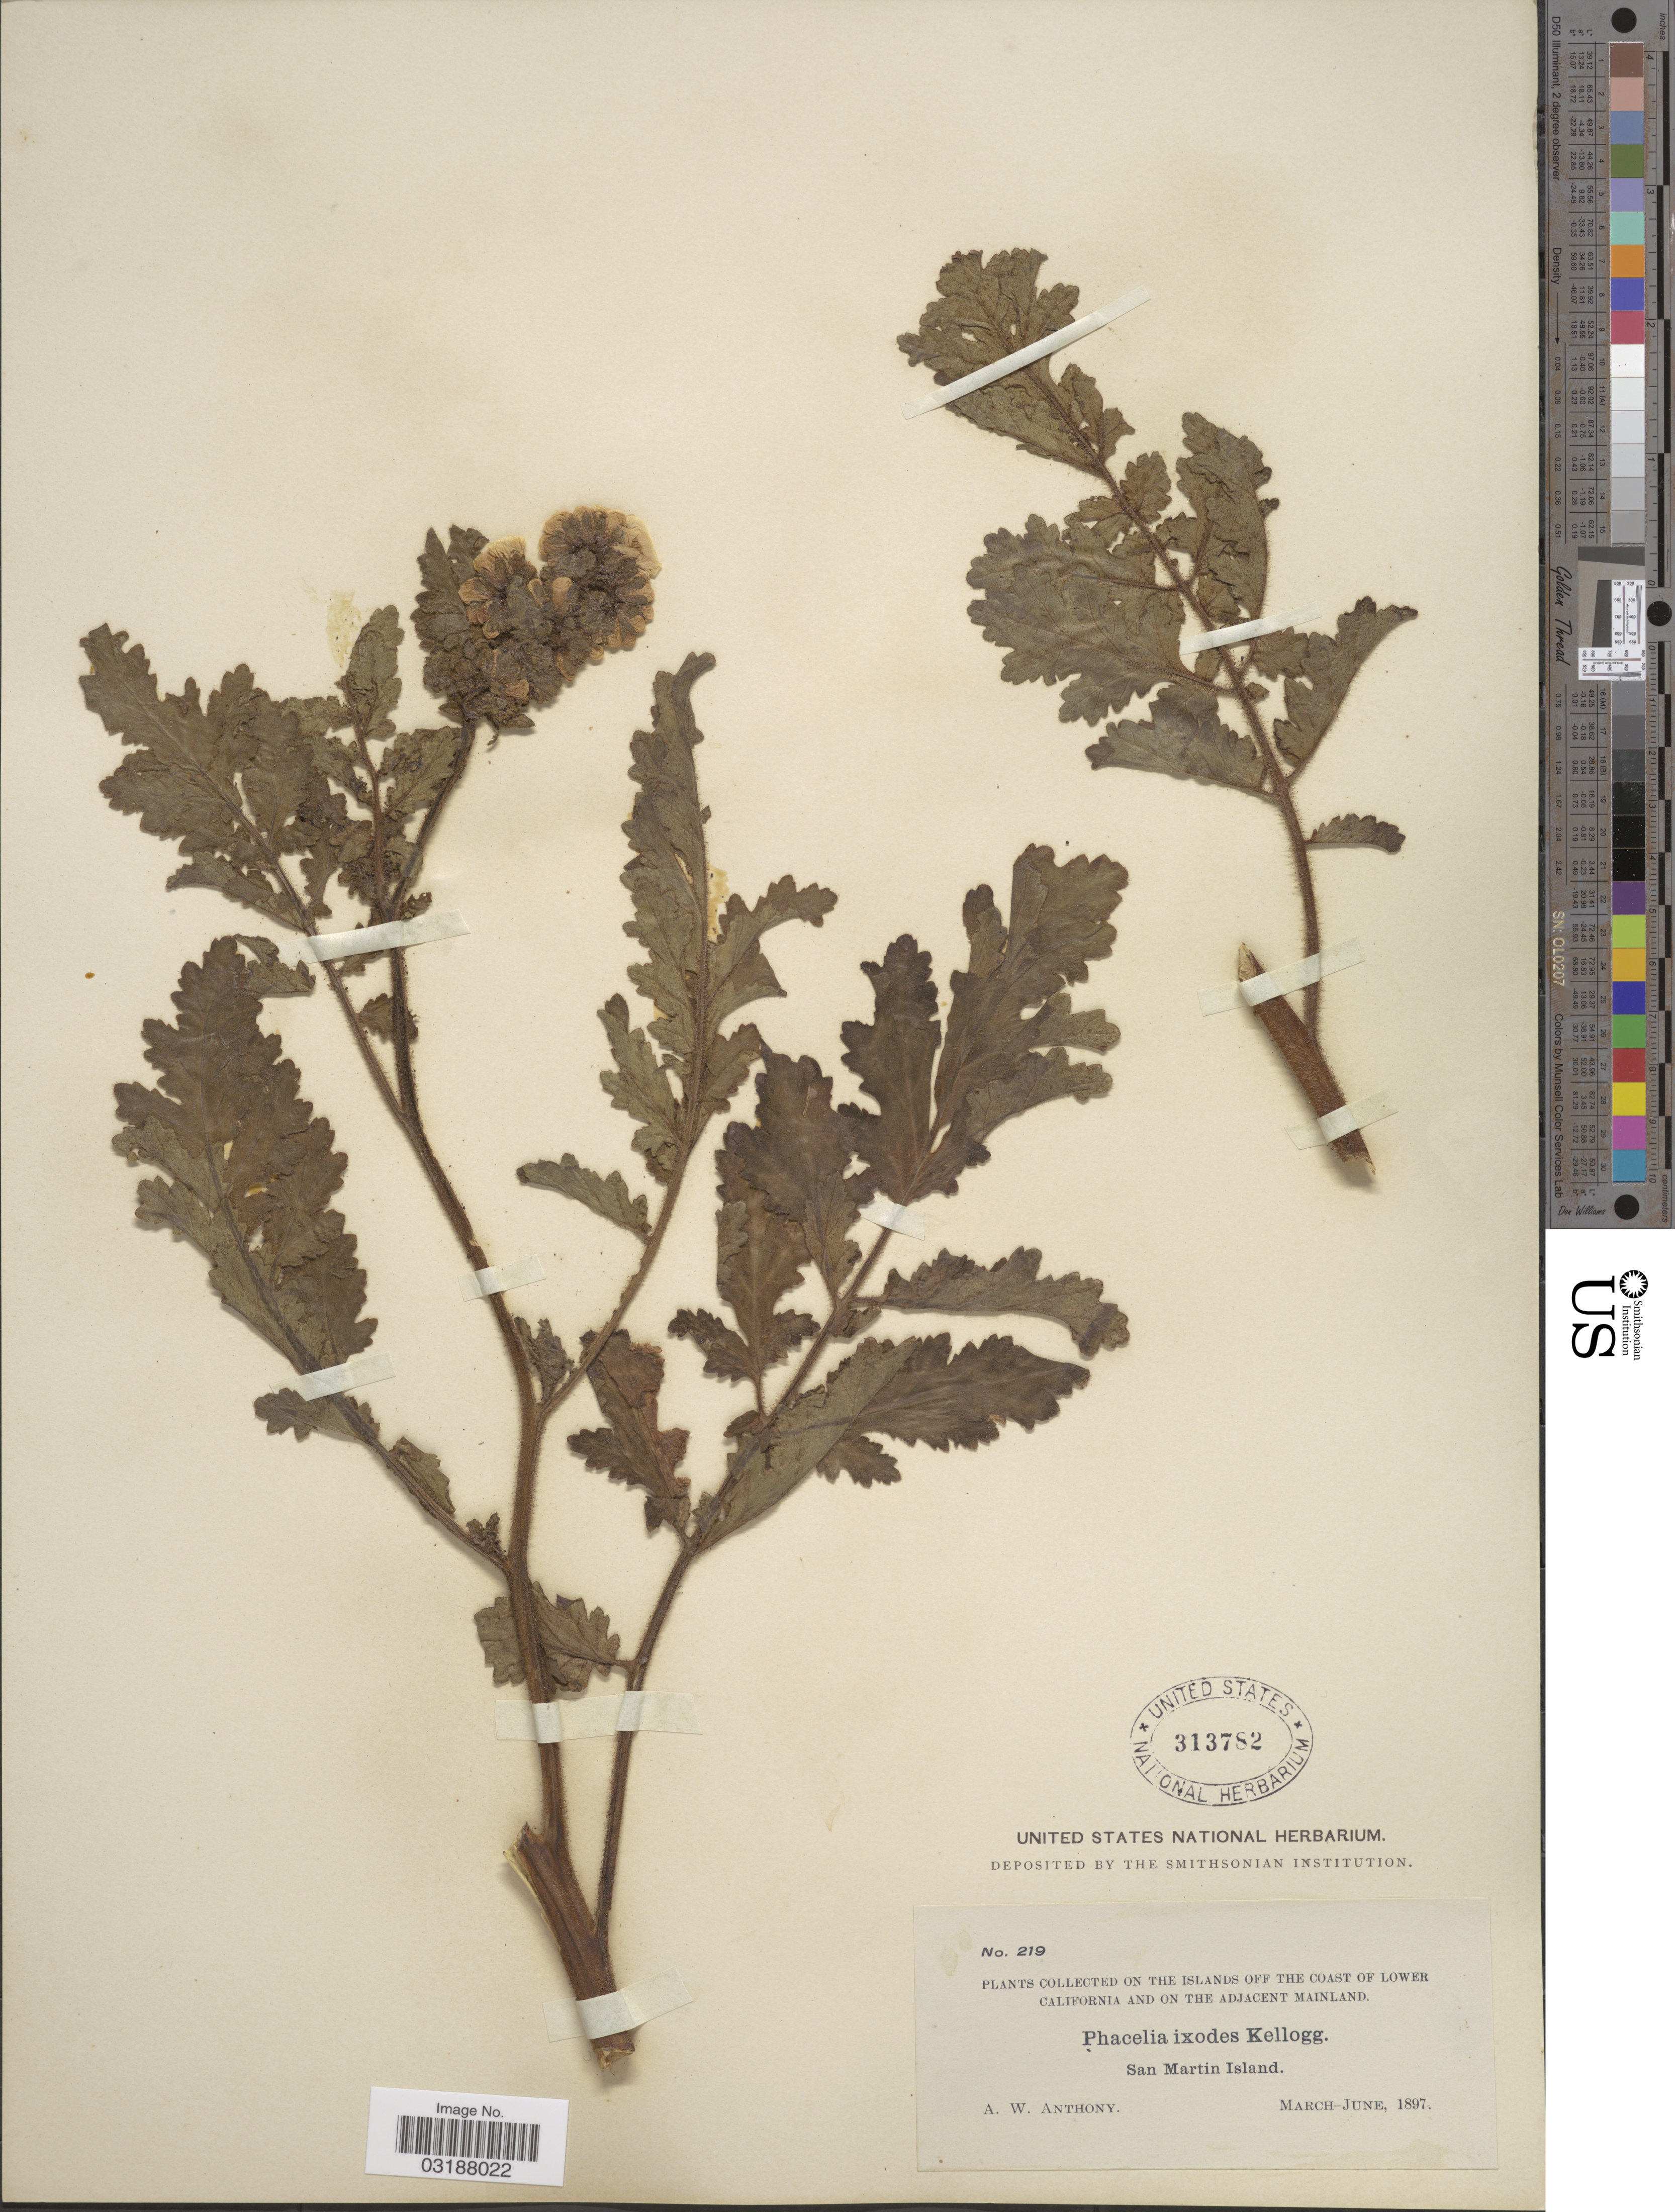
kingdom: Plantae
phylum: Tracheophyta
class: Magnoliopsida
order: Boraginales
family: Hydrophyllaceae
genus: Phacelia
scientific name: Phacelia ixodes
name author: Kellogg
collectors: A. W. Anthony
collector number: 219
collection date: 1897-03/1897-06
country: Mexico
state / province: Baja California Norte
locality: On the Islands off the Coast of Lower California and on the adjacent Mainland. San Martin Island.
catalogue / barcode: US 313782